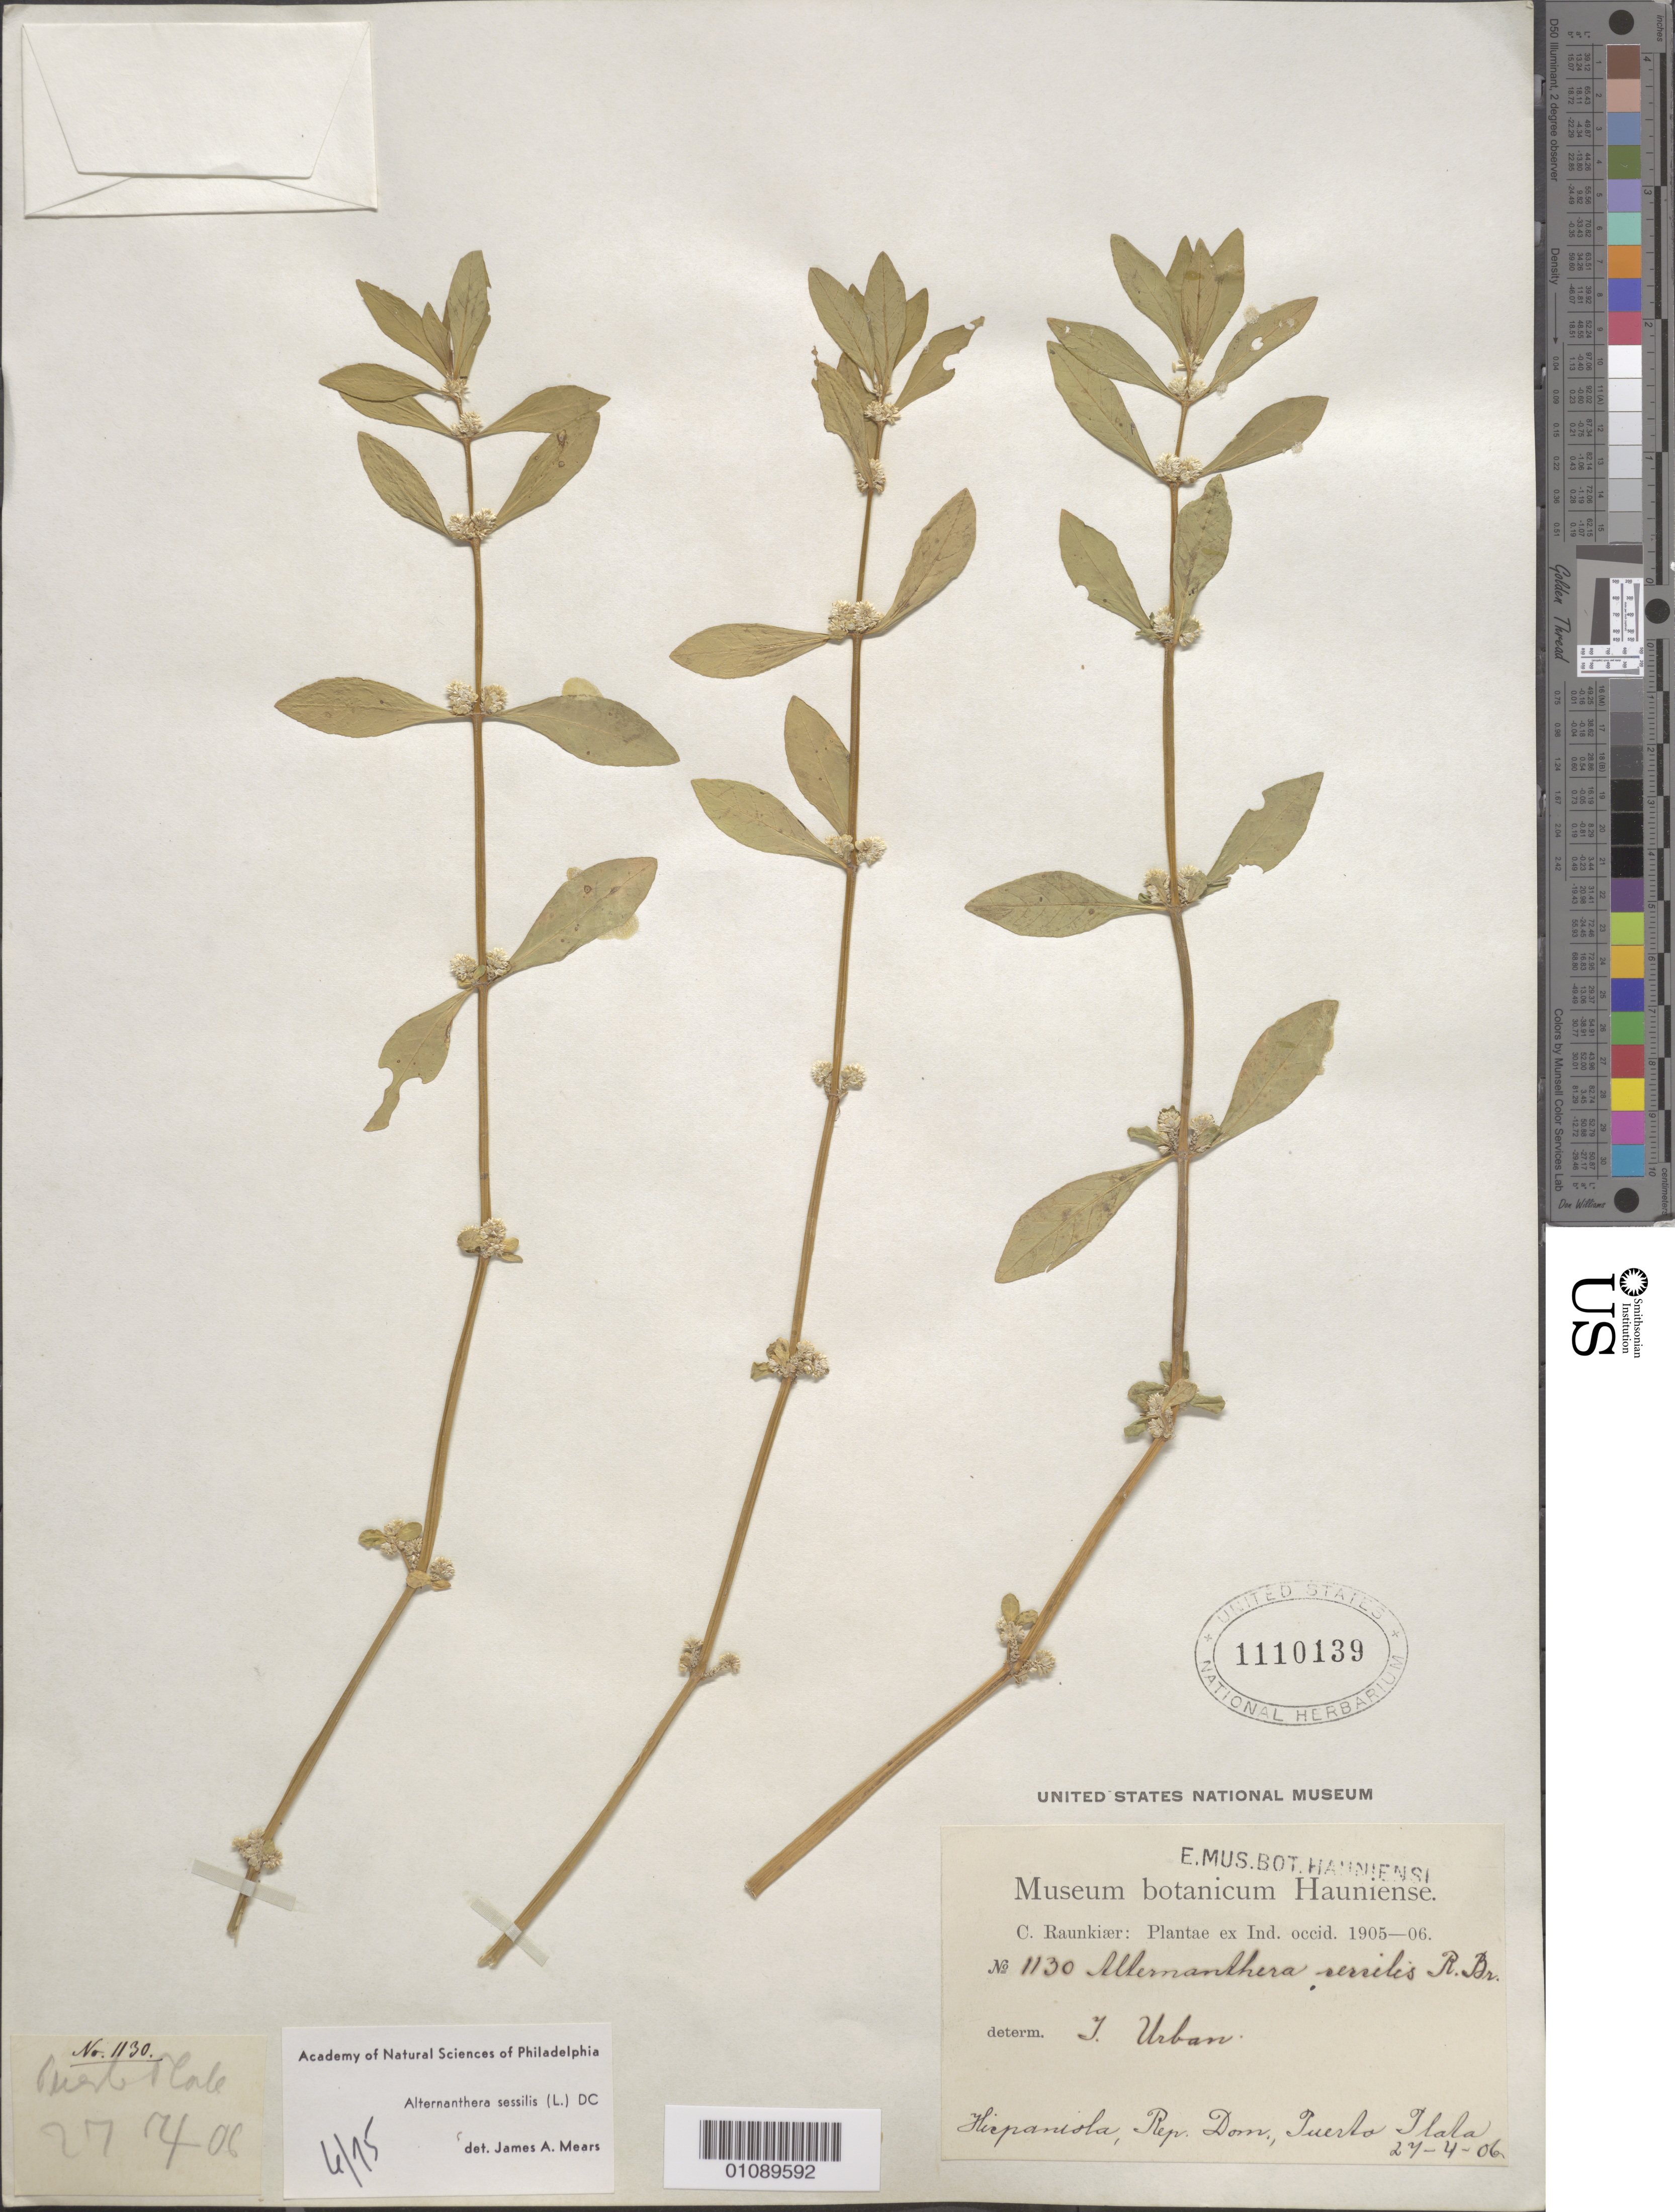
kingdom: Plantae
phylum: Tracheophyta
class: Magnoliopsida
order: Caryophyllales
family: Amaranthaceae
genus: Alternanthera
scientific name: Alternanthera sessilis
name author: (L.) DC.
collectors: C. C. Raunkiaer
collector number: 1130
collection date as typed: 24 Apr 1906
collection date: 1906-04-24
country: Dominican Republic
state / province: Puerto Plata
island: Hispaniola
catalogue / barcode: US 1110139